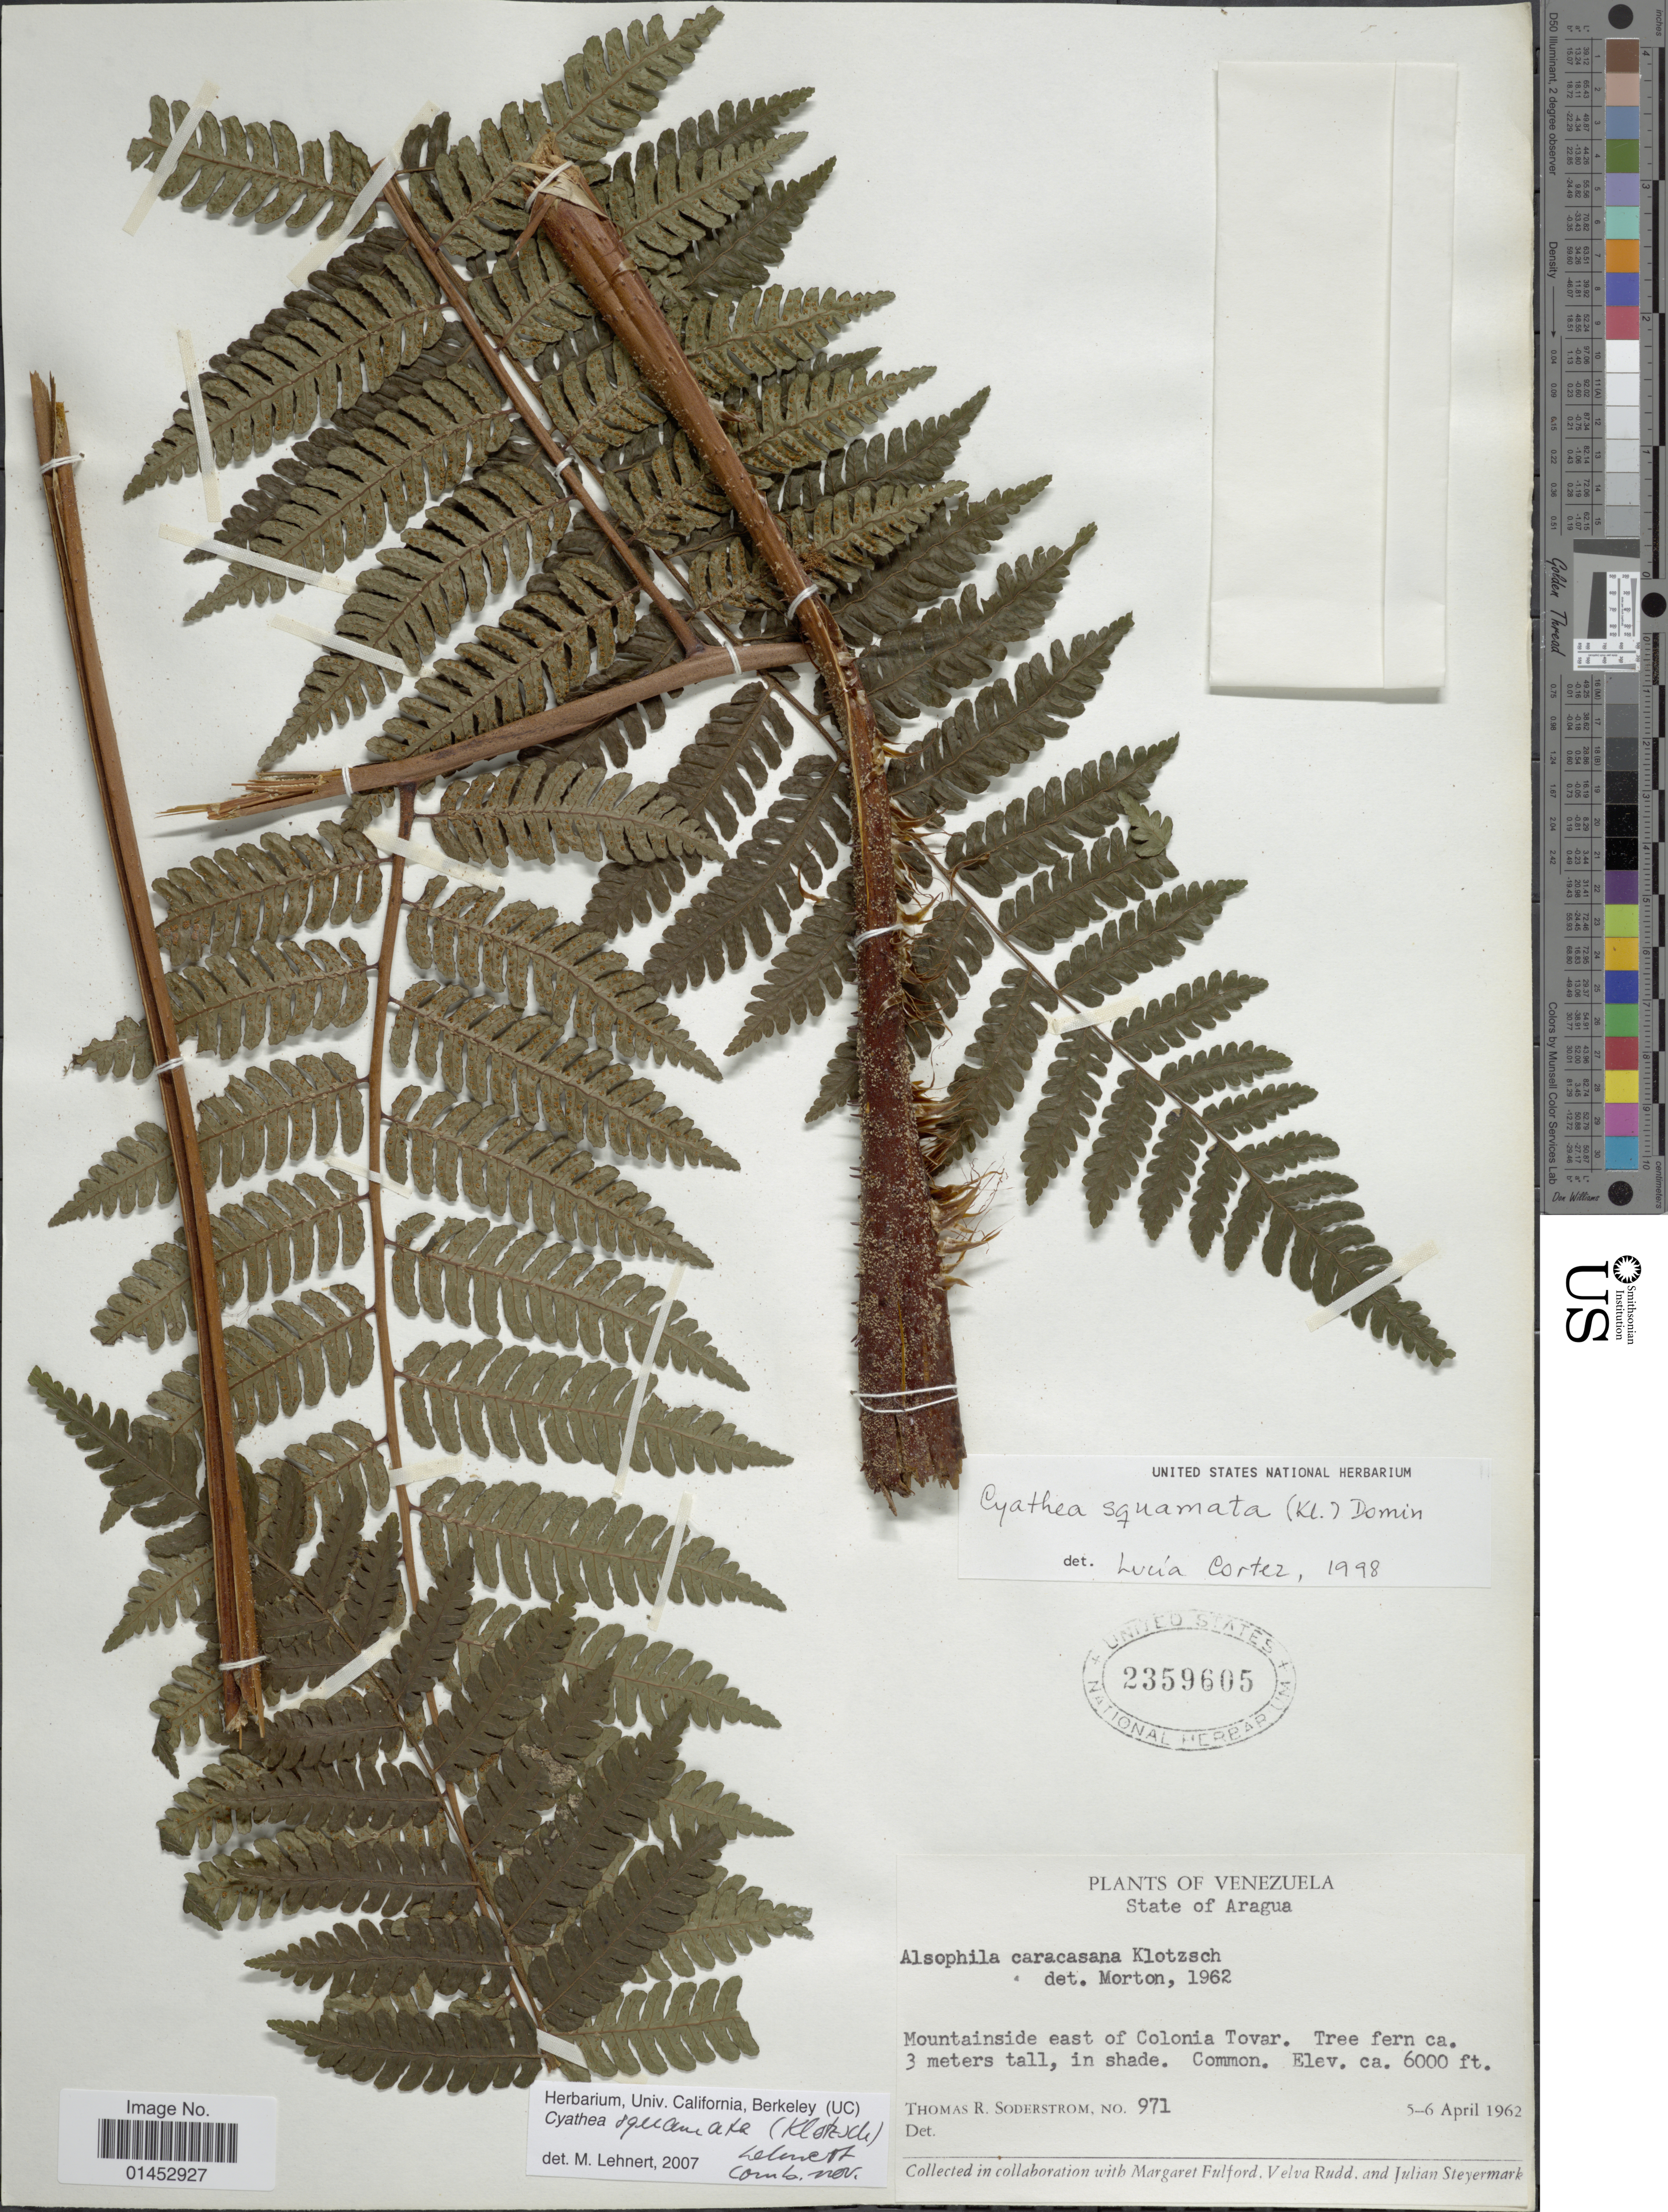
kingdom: Plantae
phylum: Tracheophyta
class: Polypodiopsida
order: Cyatheales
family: Cyatheaceae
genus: Cyathea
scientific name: Cyathea squamata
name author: (Klotzsch) Domin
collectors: T. R. Soderstrom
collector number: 971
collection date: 1962-04-05/1962-04-06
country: Venezuela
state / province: Aragua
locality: Mountainside east of Colonia Tovar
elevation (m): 1829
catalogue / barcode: US 2359605